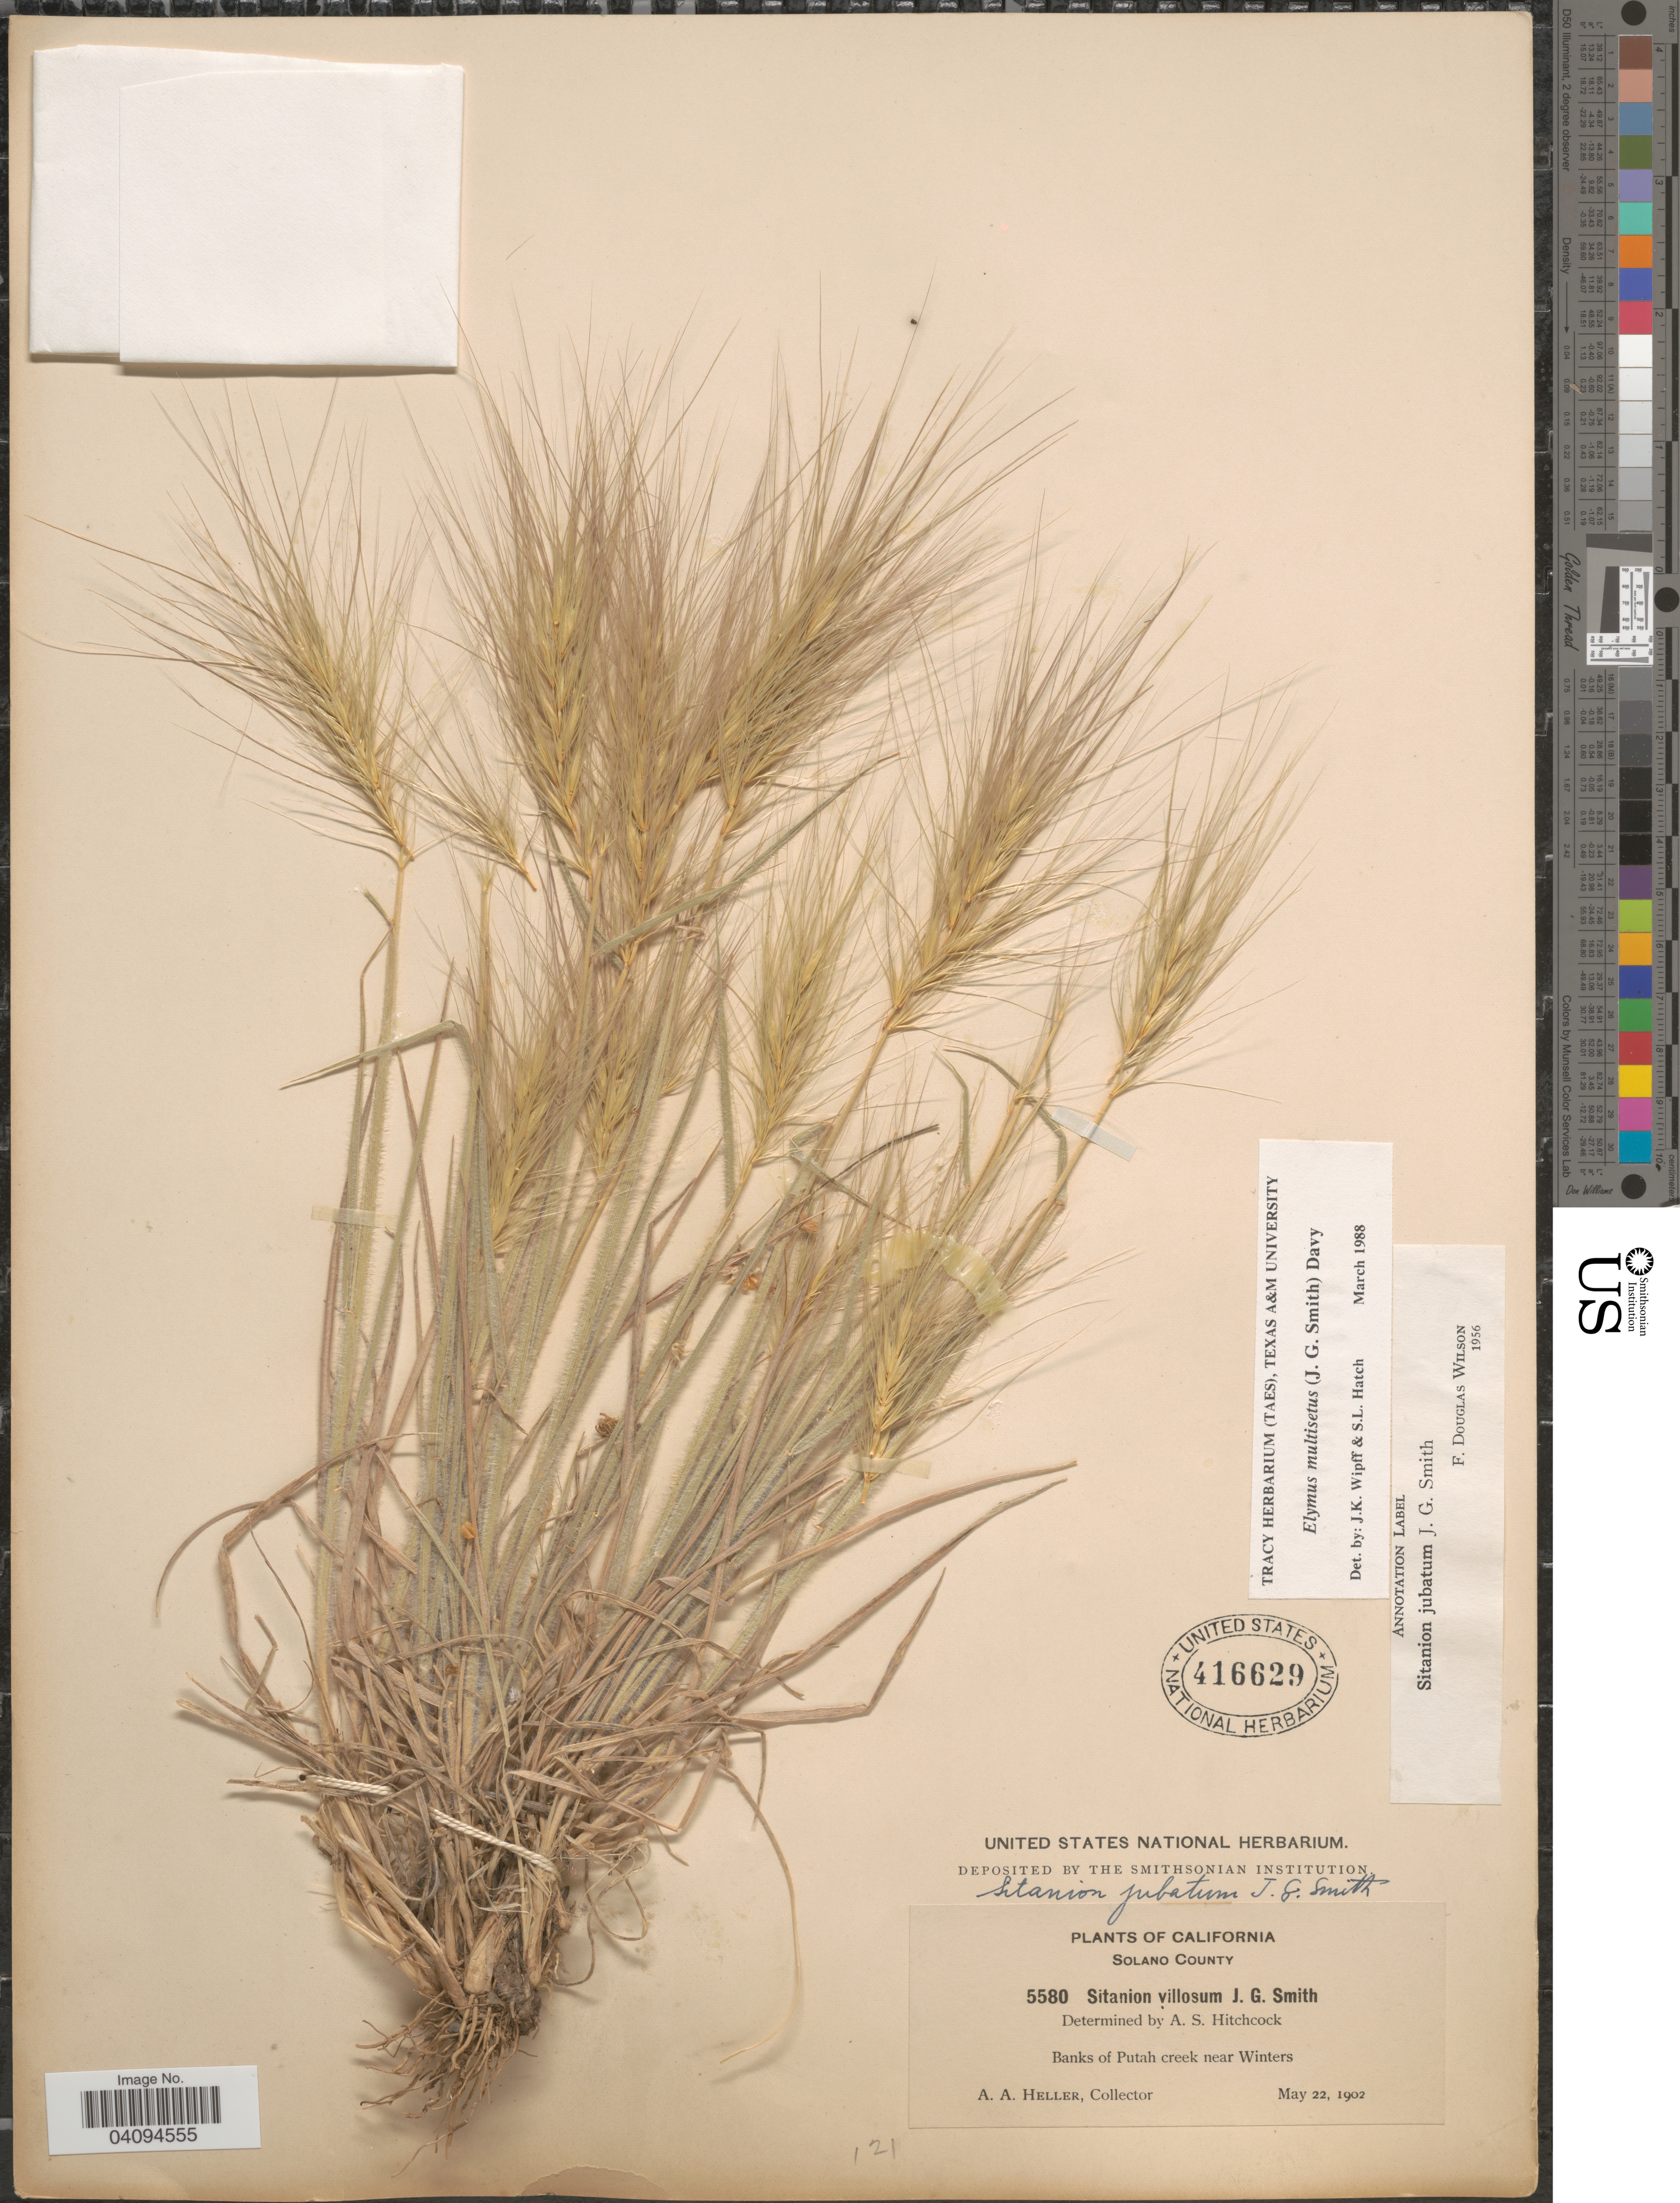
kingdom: Plantae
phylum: Tracheophyta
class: Liliopsida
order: Poales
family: Poaceae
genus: Elymus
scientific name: Elymus multisetus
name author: (J.G. Sm.) Burtt Davy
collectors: A. A. Heller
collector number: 5580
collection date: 1902-05-22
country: United States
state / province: California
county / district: Solano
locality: Solano County. Banks of Putah creek near Winters.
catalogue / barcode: US 416629